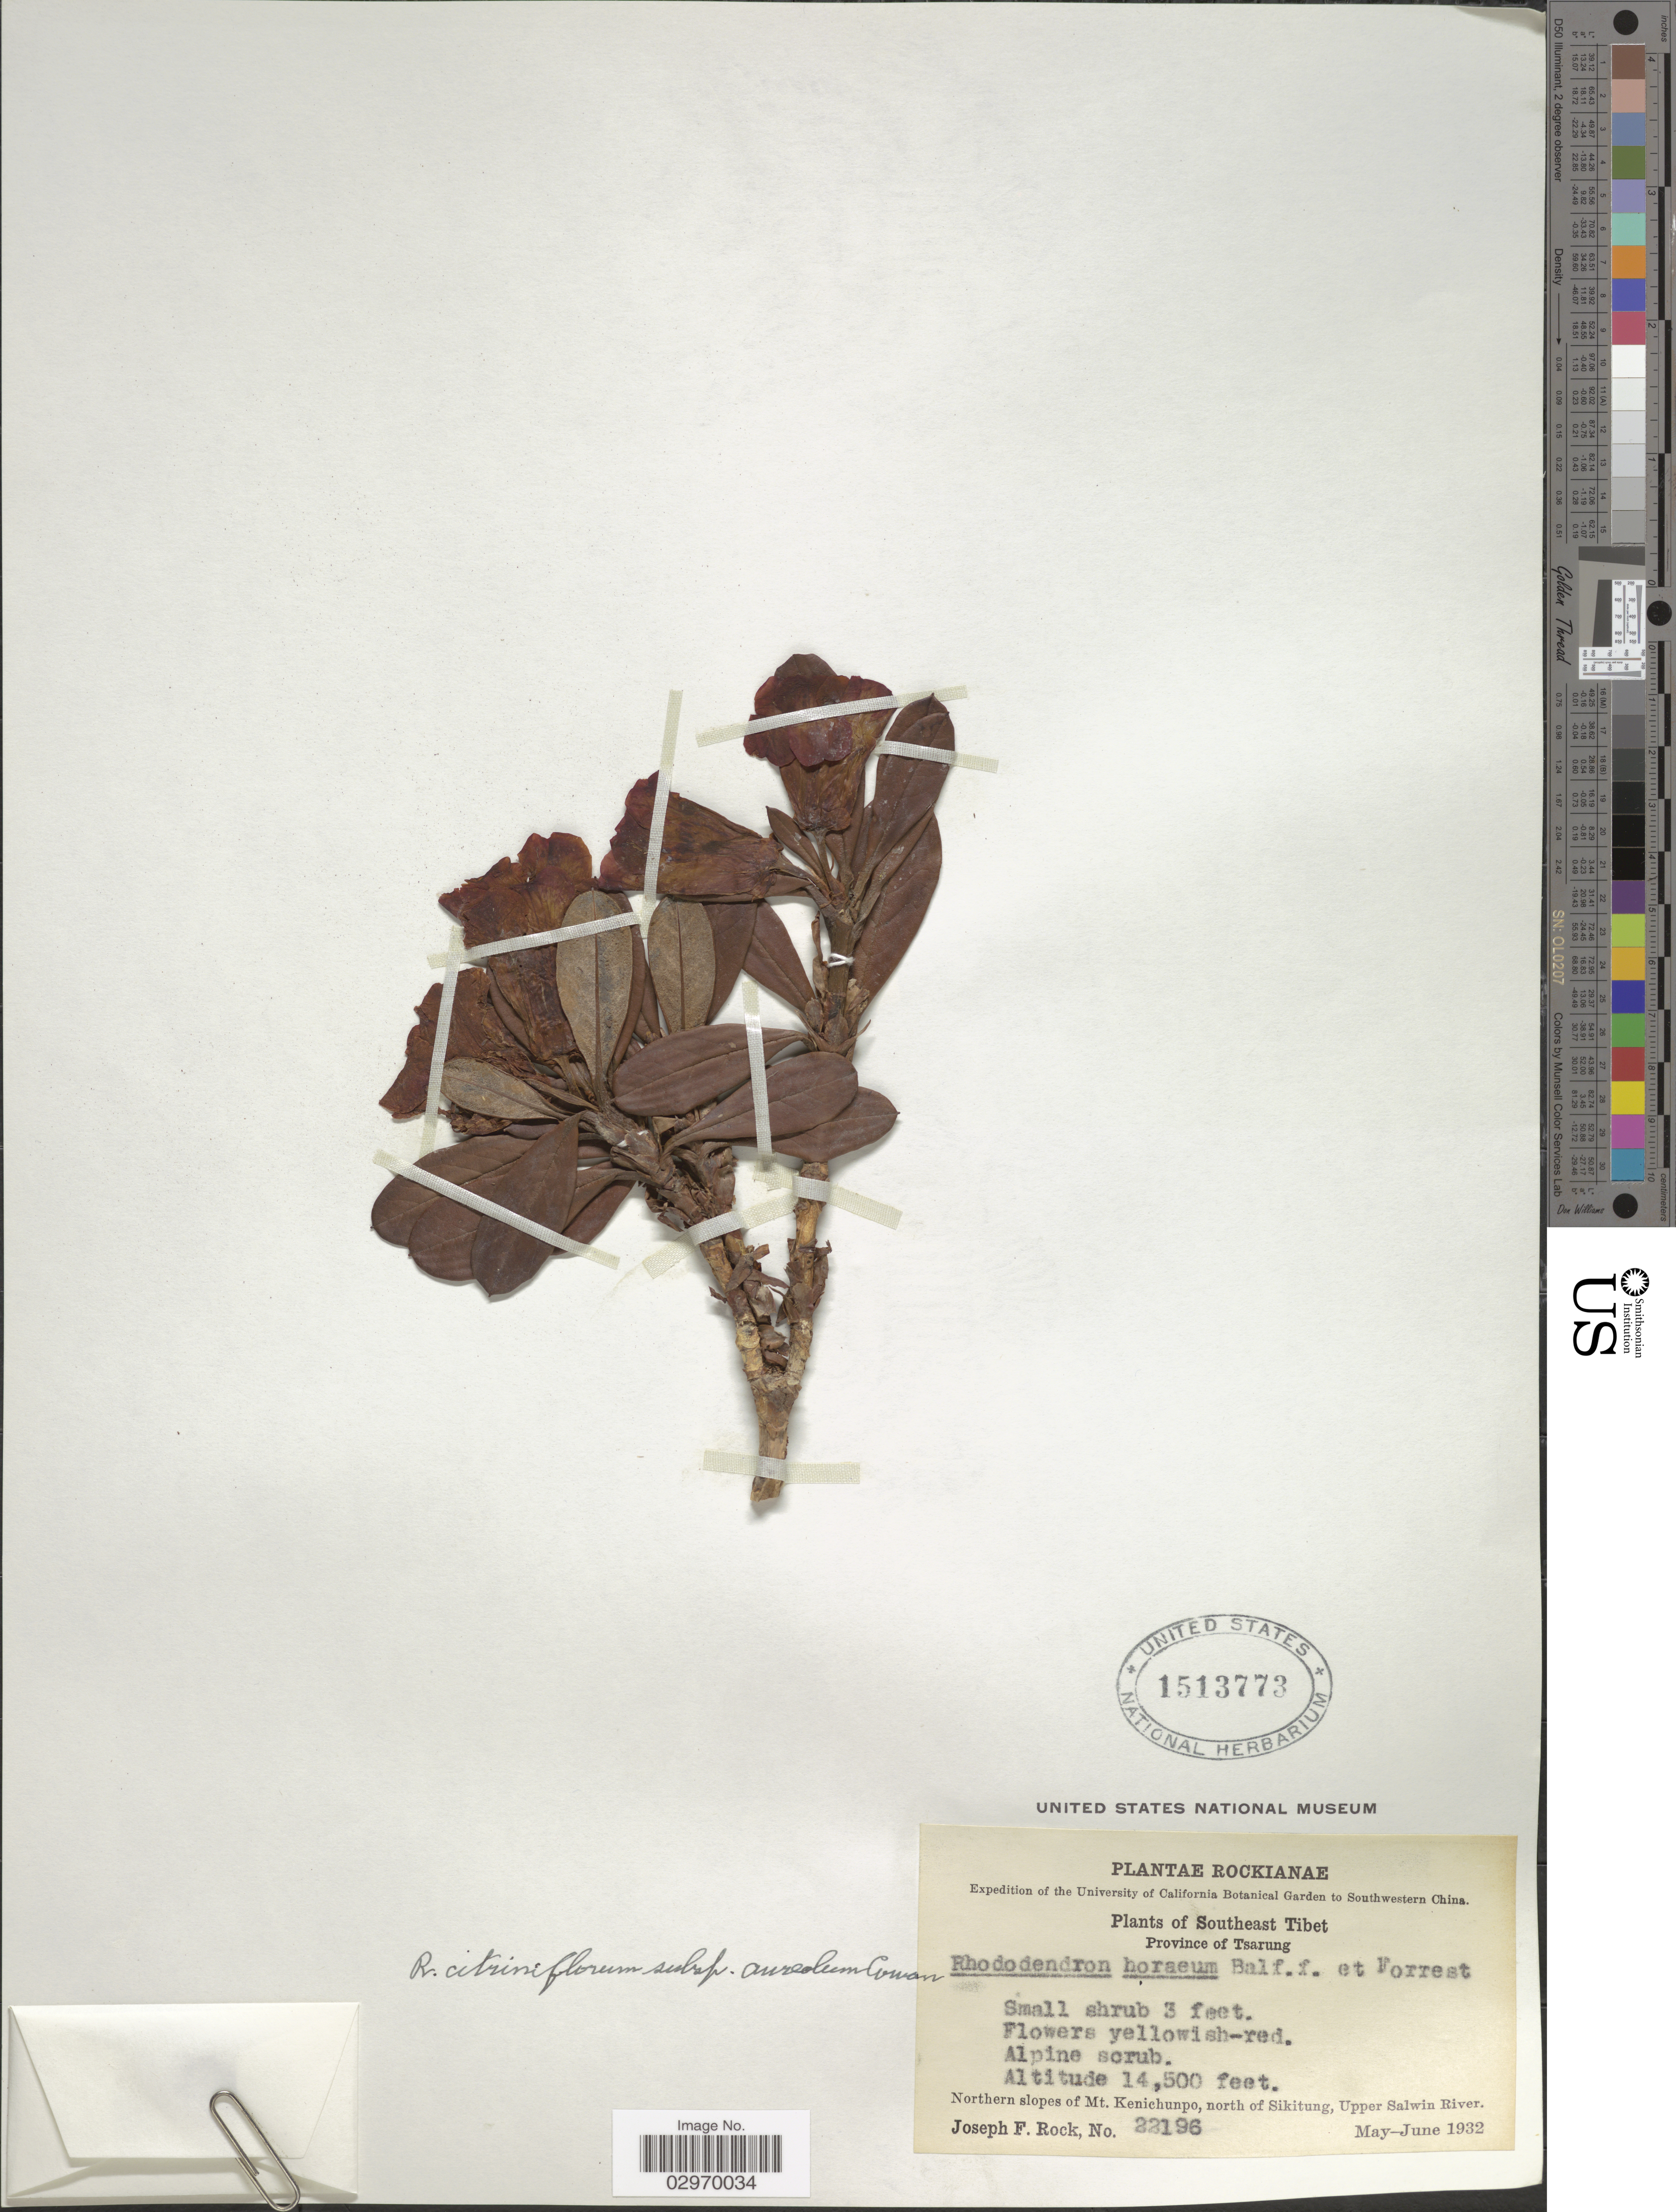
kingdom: Plantae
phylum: Tracheophyta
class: Magnoliopsida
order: Ericales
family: Ericaceae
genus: Rhododendron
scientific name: Rhododendron citriniflorum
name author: Balf. f. & Forrest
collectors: J. F. Rock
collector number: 22196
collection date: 1932-05/1932-06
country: China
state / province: Xizang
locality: Southwestern China. Southeast Tibet. Province of Tsarung. Northern slopes of Mt. Kenichunpo, north of Sikitung, Upper Salwin River.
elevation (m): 4420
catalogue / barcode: US 1513773